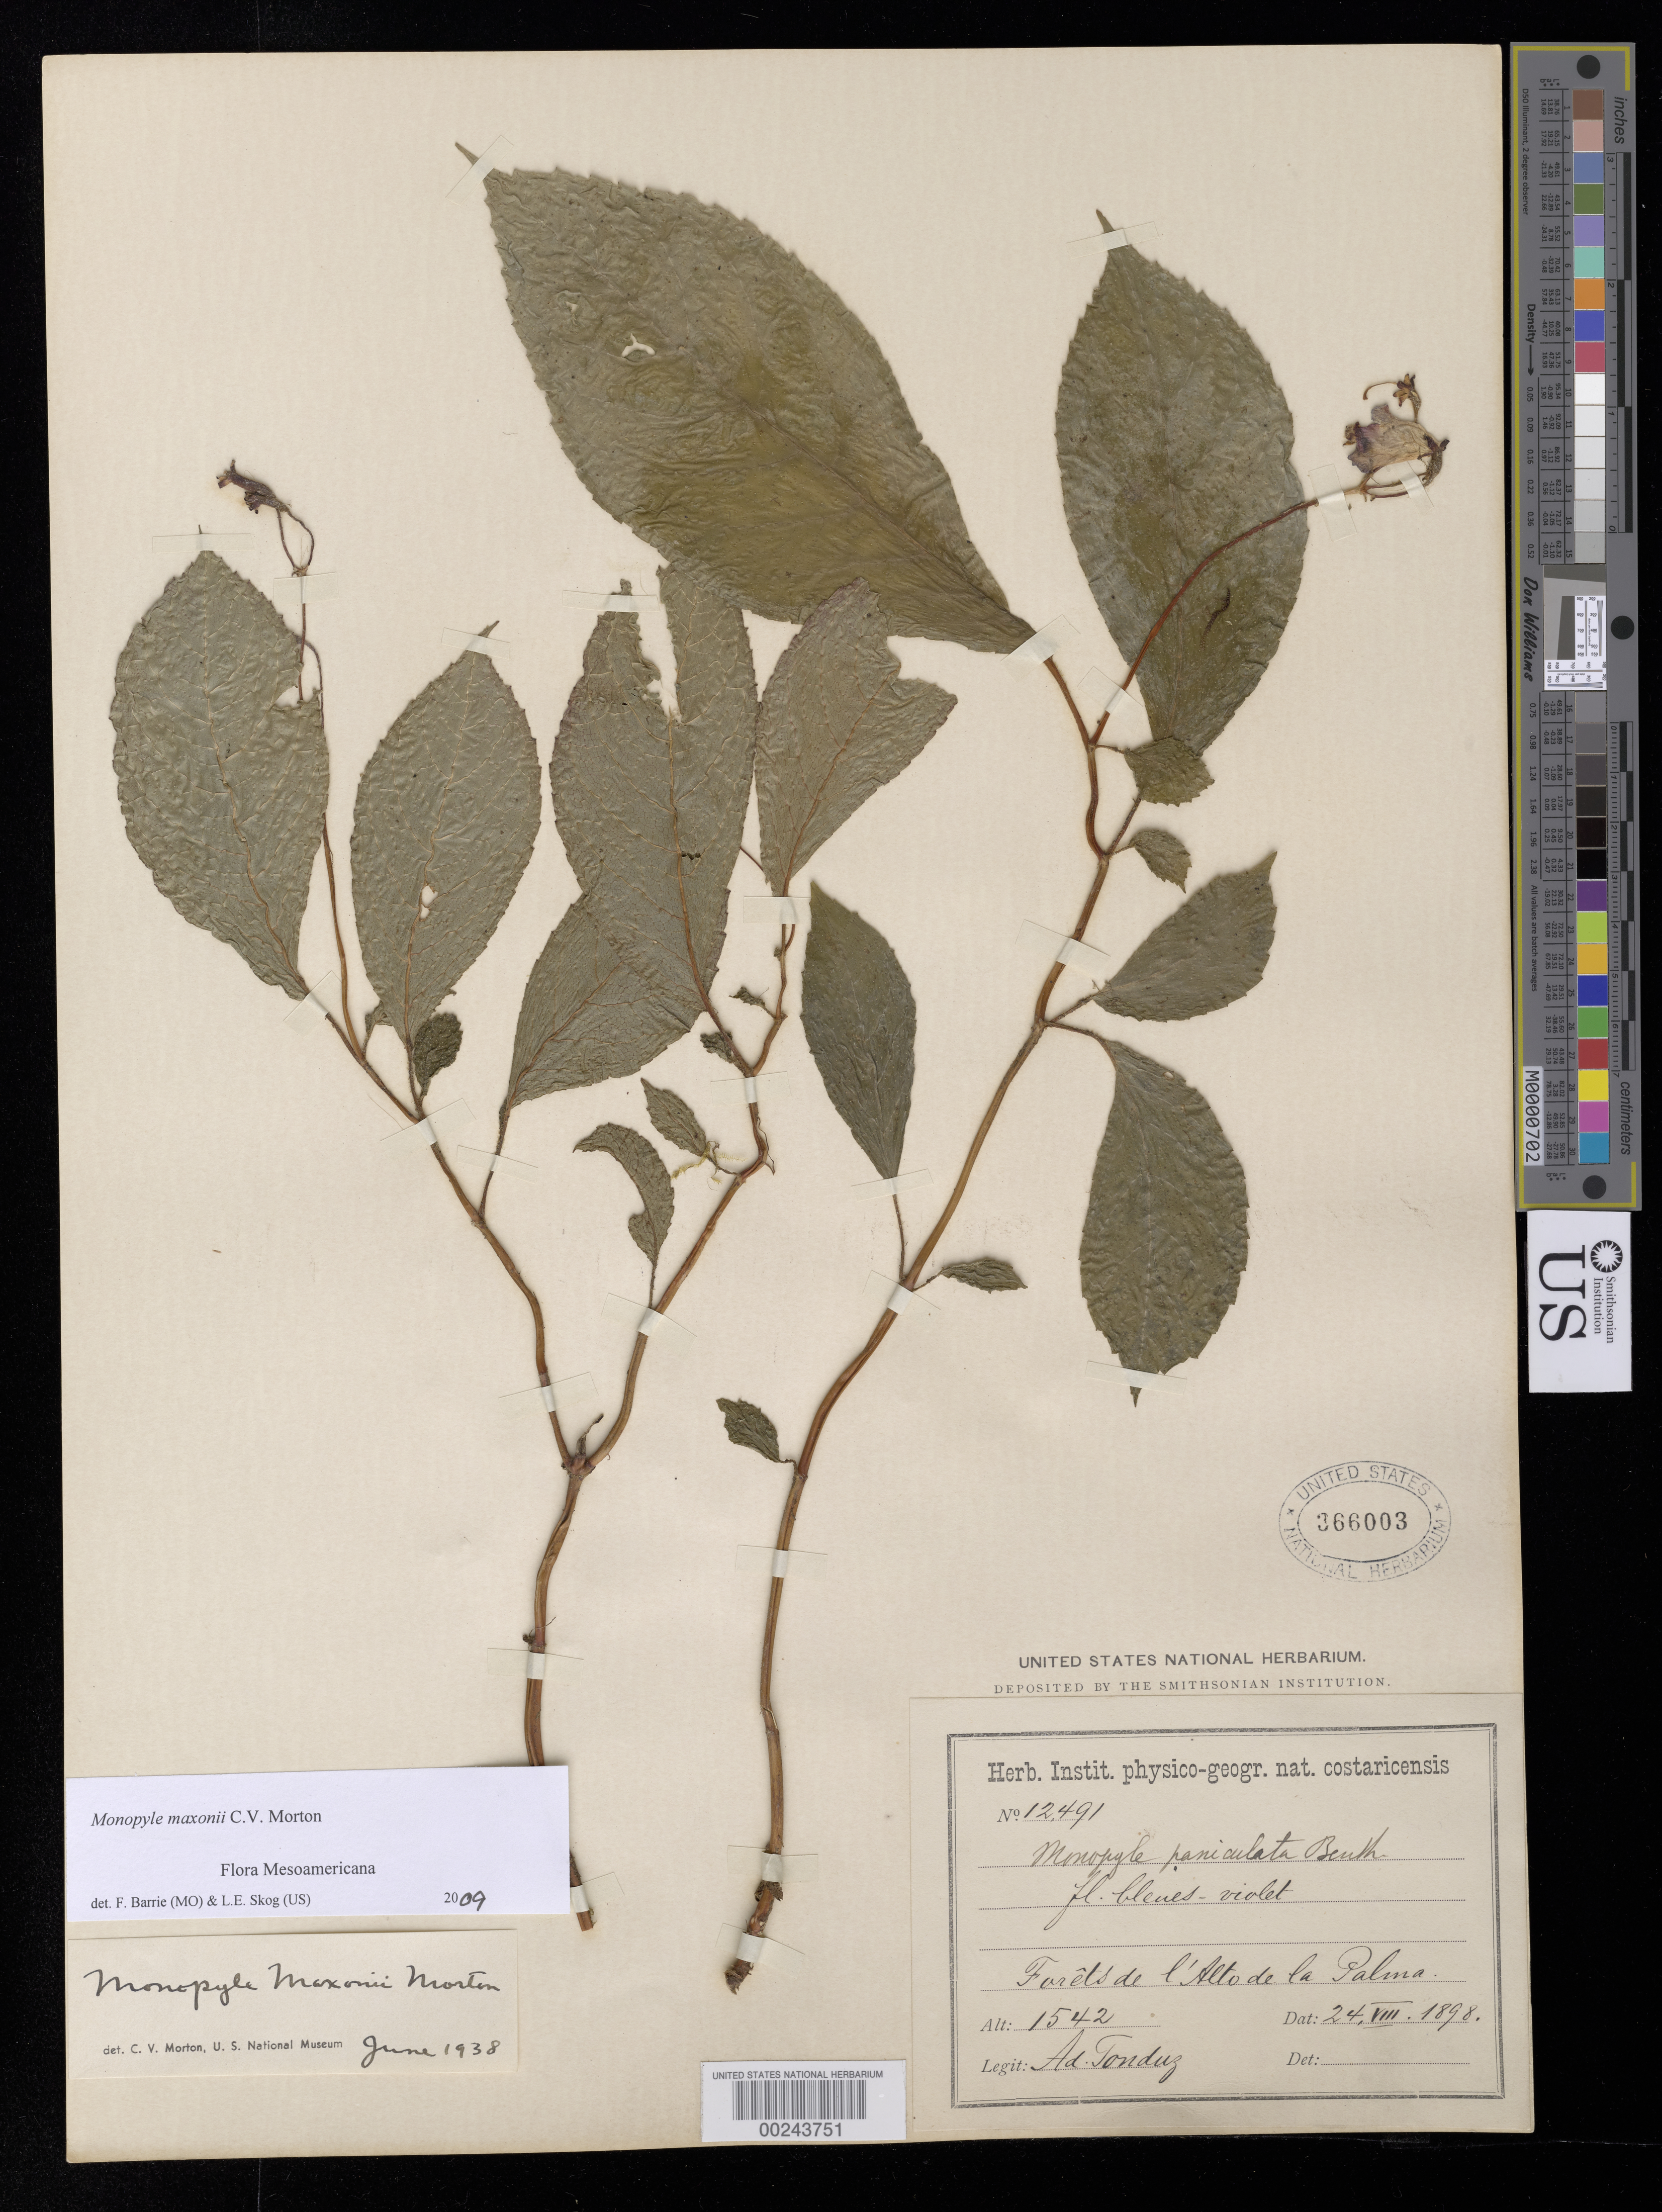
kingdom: Plantae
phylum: Tracheophyta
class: Magnoliopsida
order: Lamiales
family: Gesneriaceae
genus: Monopyle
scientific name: Monopyle maxonii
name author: C.V. Morton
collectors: A. Tonduz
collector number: HNC 12491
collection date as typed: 24 Aug 1898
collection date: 1898-08-24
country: Costa Rica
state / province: San José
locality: Alto de La Palma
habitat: Forests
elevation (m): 1542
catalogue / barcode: US 366003